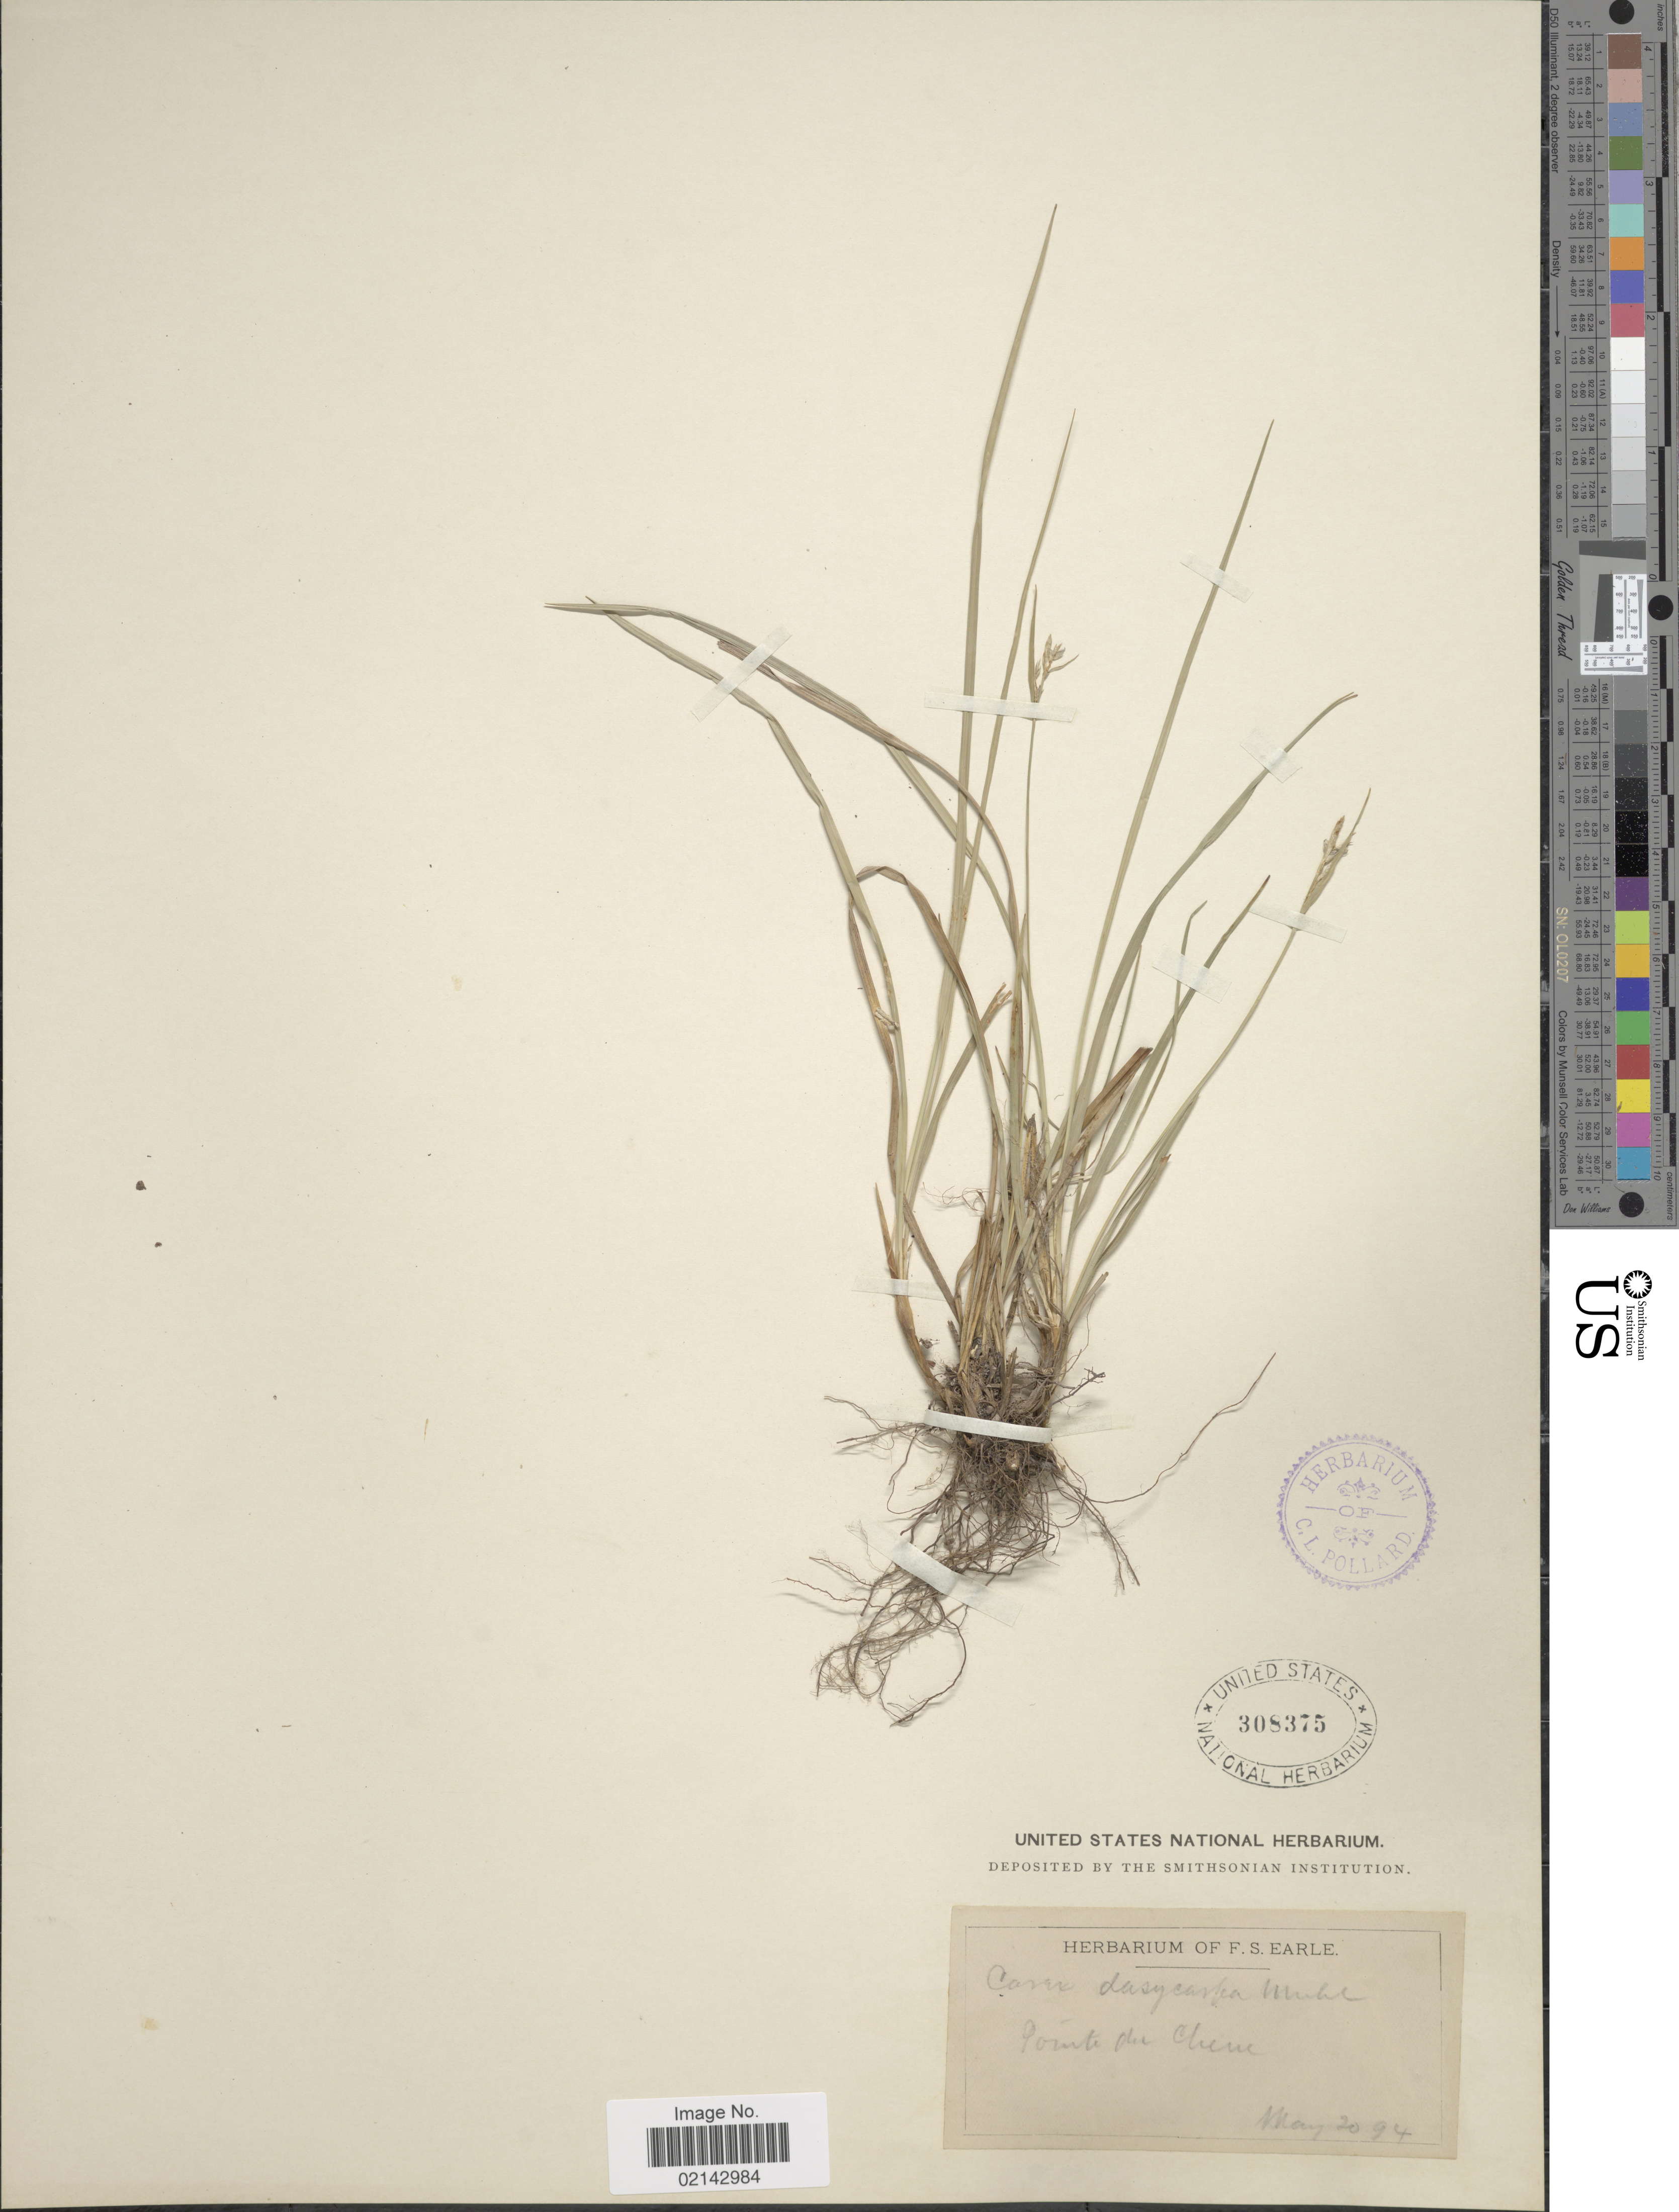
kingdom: Plantae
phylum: Tracheophyta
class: Liliopsida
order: Poales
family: Cyperaceae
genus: Carex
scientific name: Carex dasycarpa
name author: Muhl.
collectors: Ex herb. F. S. Earle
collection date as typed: Transcribed d/m/y: 20/5/94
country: Canada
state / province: New Brunswick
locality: Pointe du Chene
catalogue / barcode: US 308375